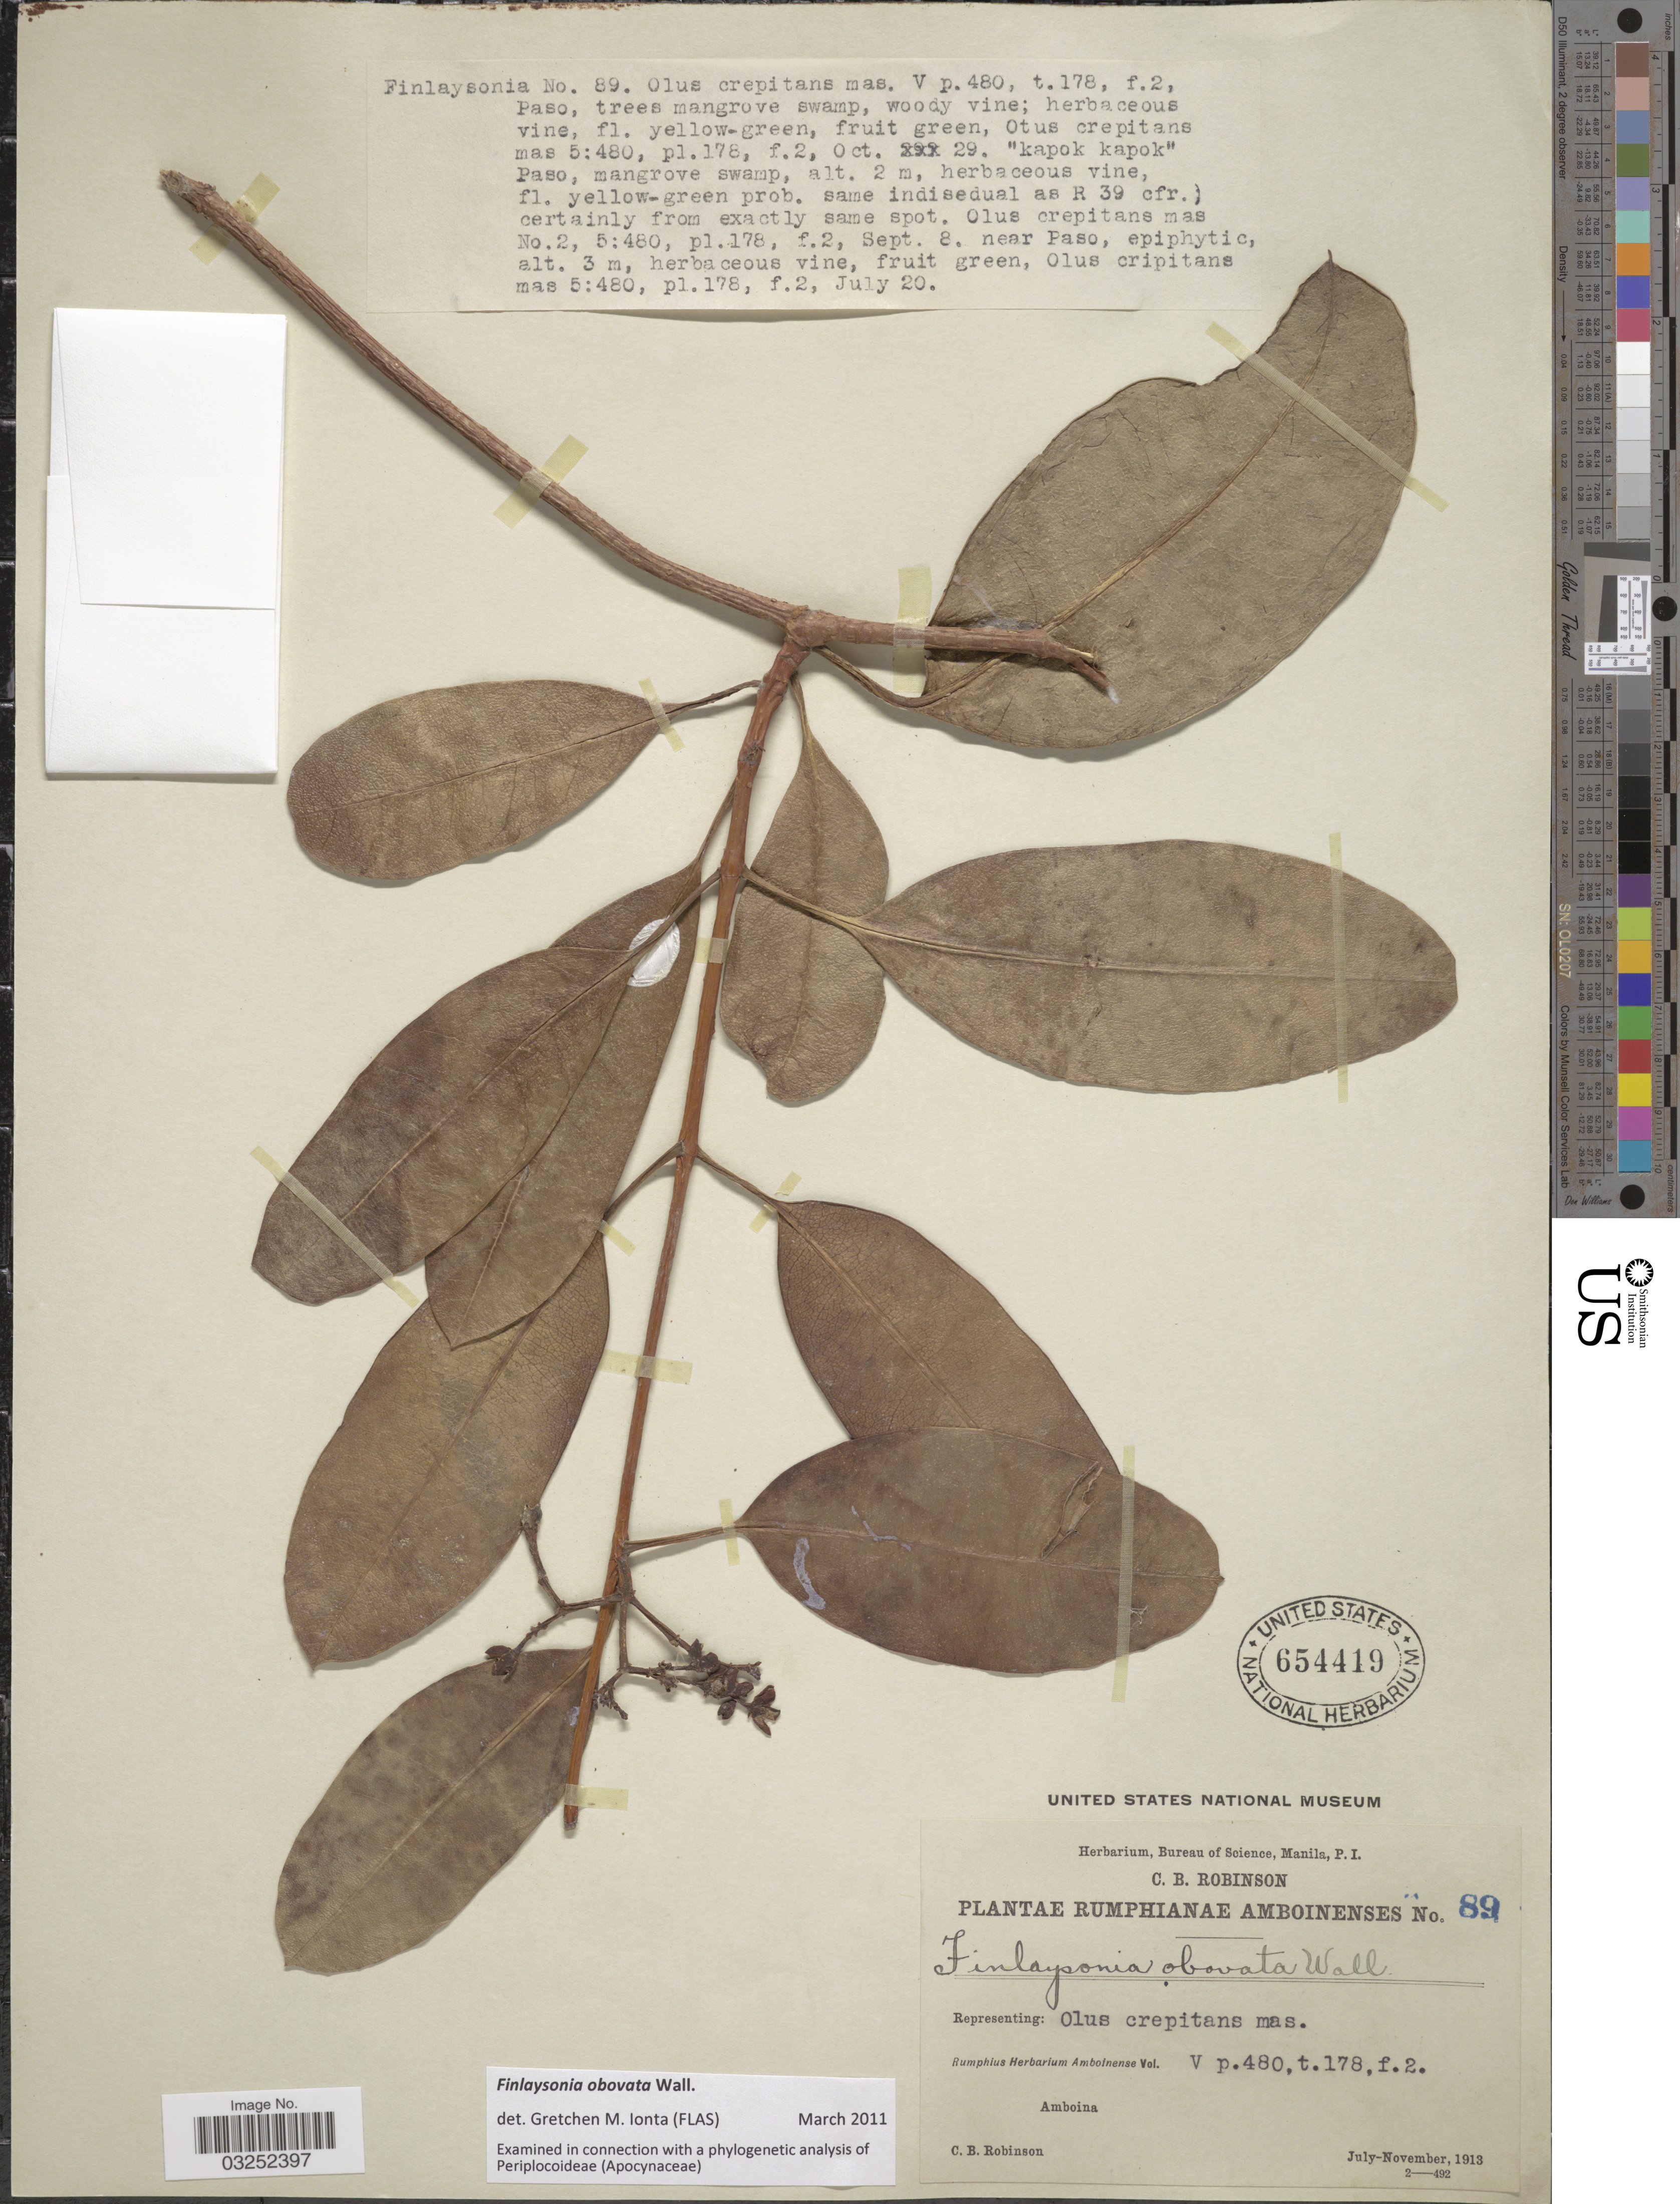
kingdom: Plantae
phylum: Tracheophyta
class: Magnoliopsida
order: Gentianales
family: Apocynaceae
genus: Finlaysonia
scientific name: Finlaysonia obovata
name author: Wall.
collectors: C. Robinson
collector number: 89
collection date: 1913-10-29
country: Indonesia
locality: Amboina.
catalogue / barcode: US 654419